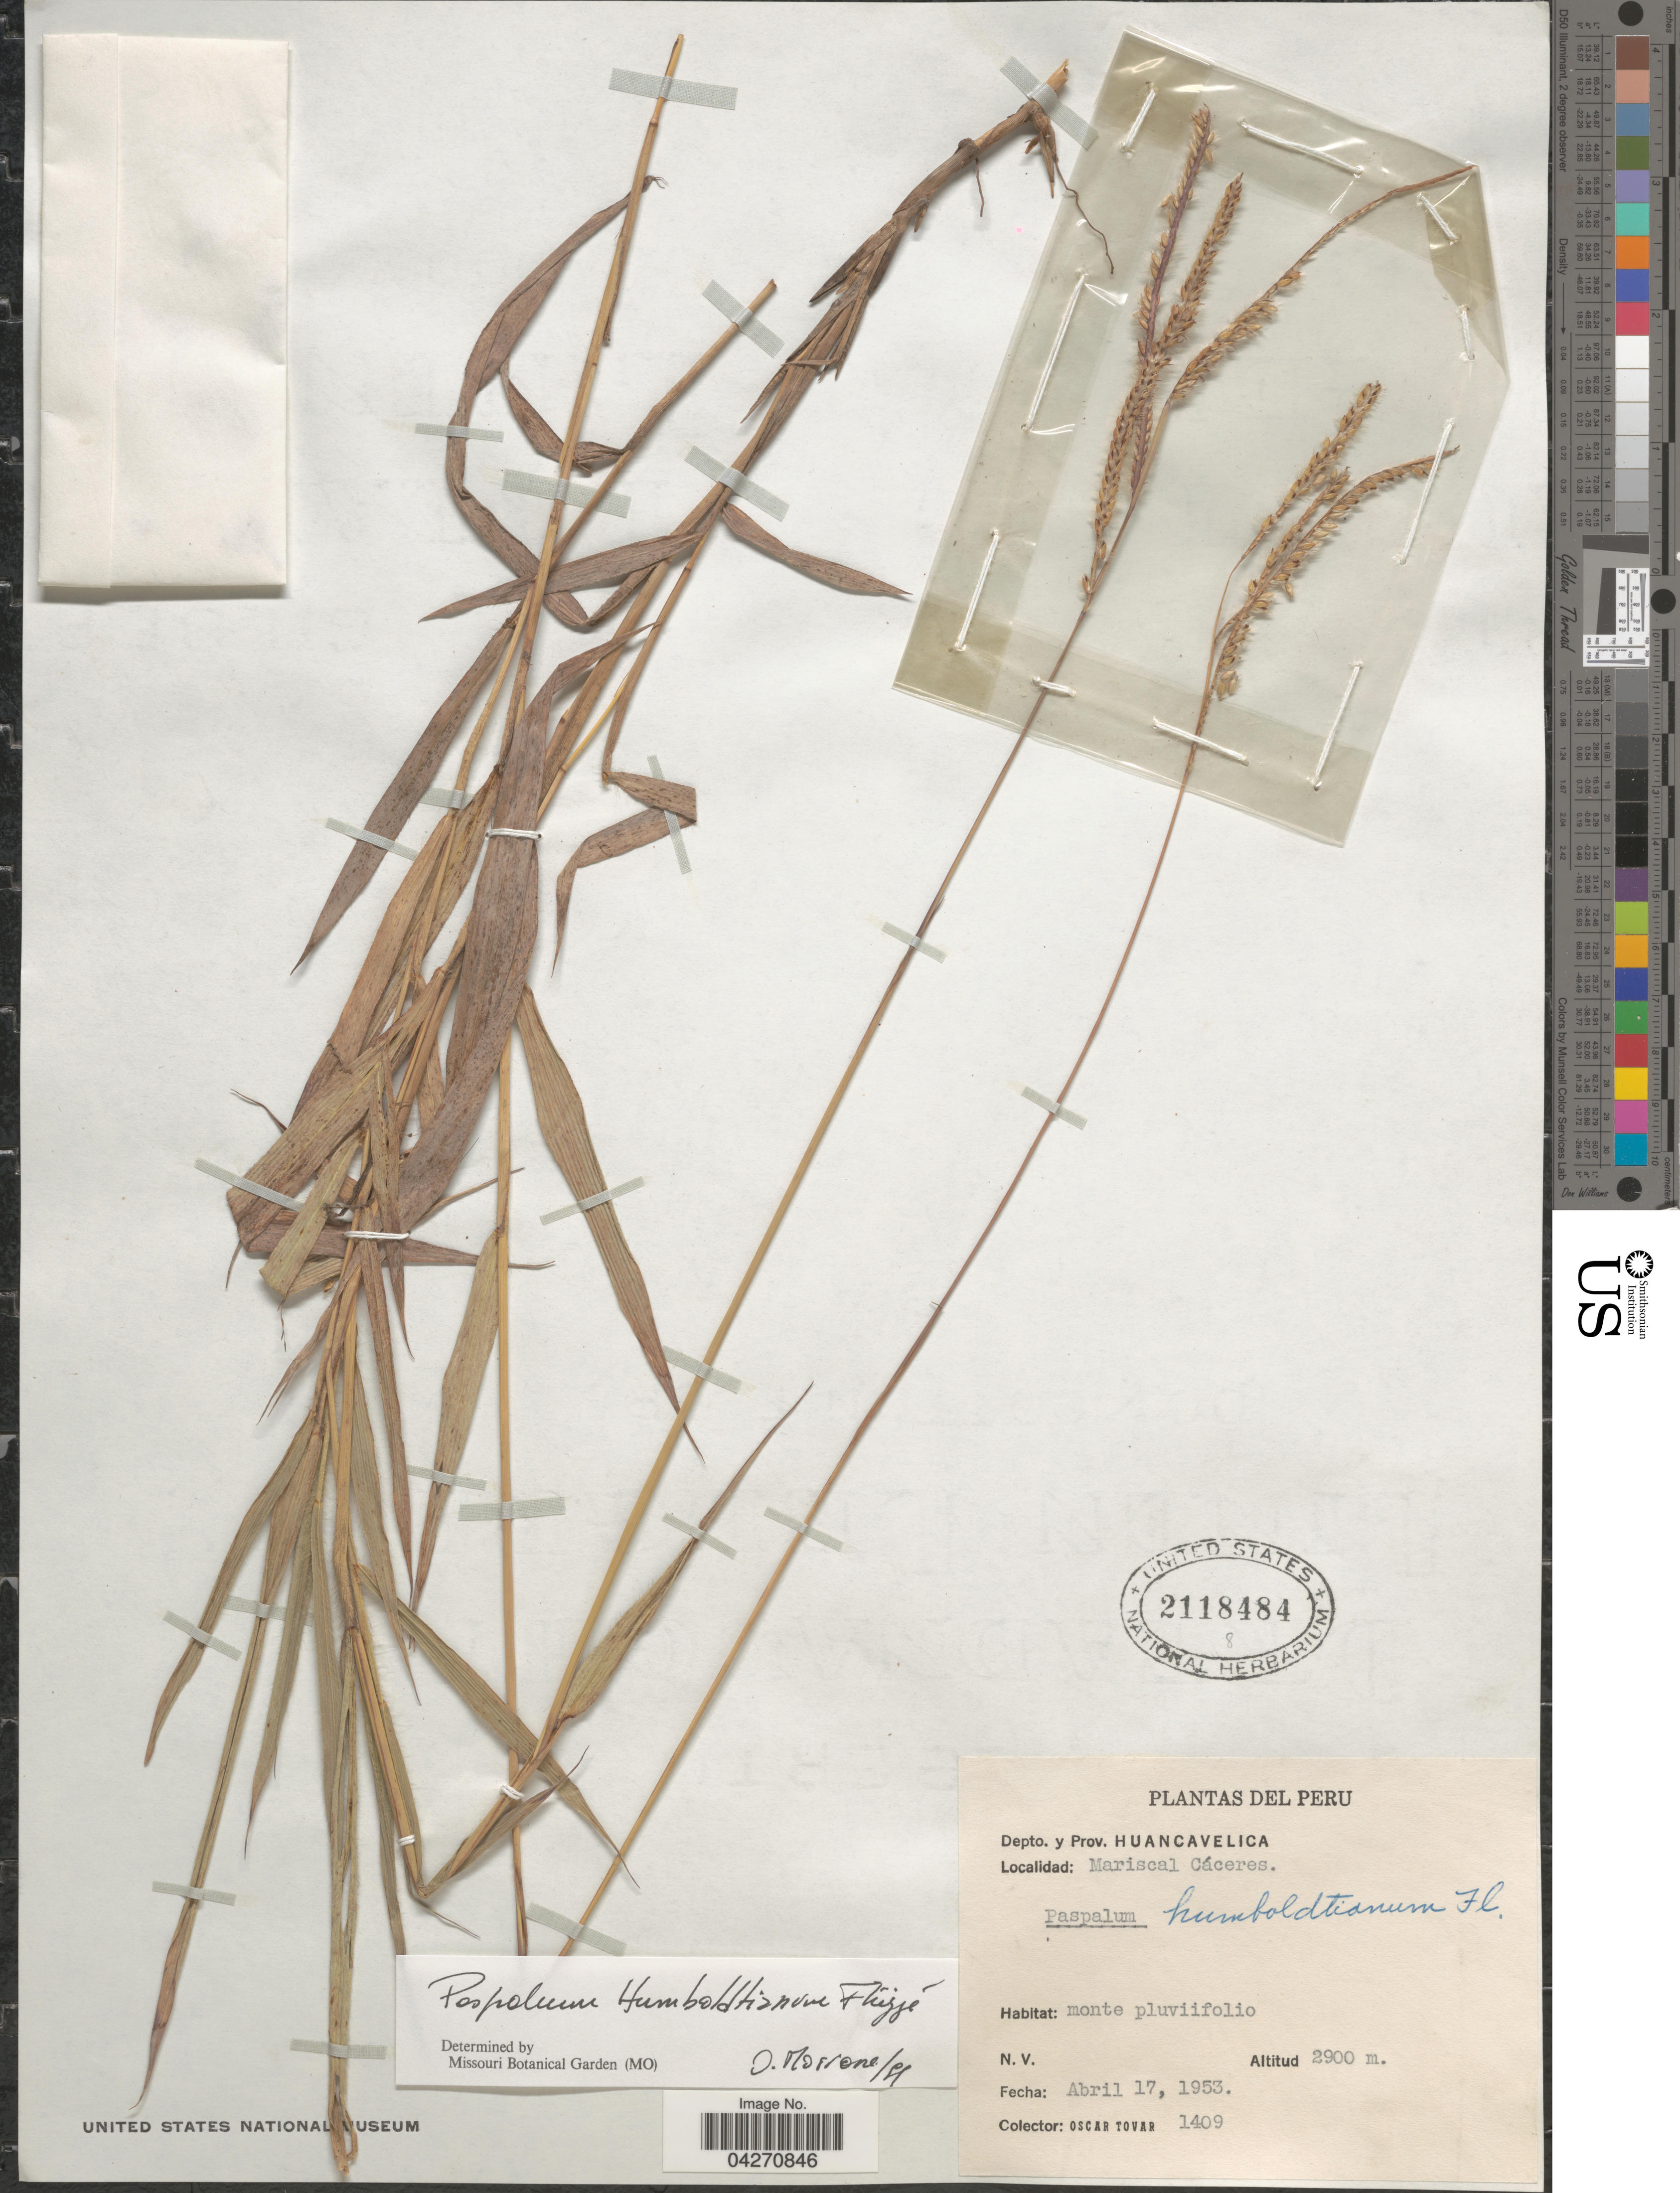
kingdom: Plantae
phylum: Tracheophyta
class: Liliopsida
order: Poales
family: Poaceae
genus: Paspalum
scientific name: Paspalum humboldtianum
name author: Flüggé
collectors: O. Tovar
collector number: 1409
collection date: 1953-04-17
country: Peru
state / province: Huancavelica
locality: Depto. y Prov. Huanacavelica. Mariscal Cáceres.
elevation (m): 2900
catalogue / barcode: US 2118484